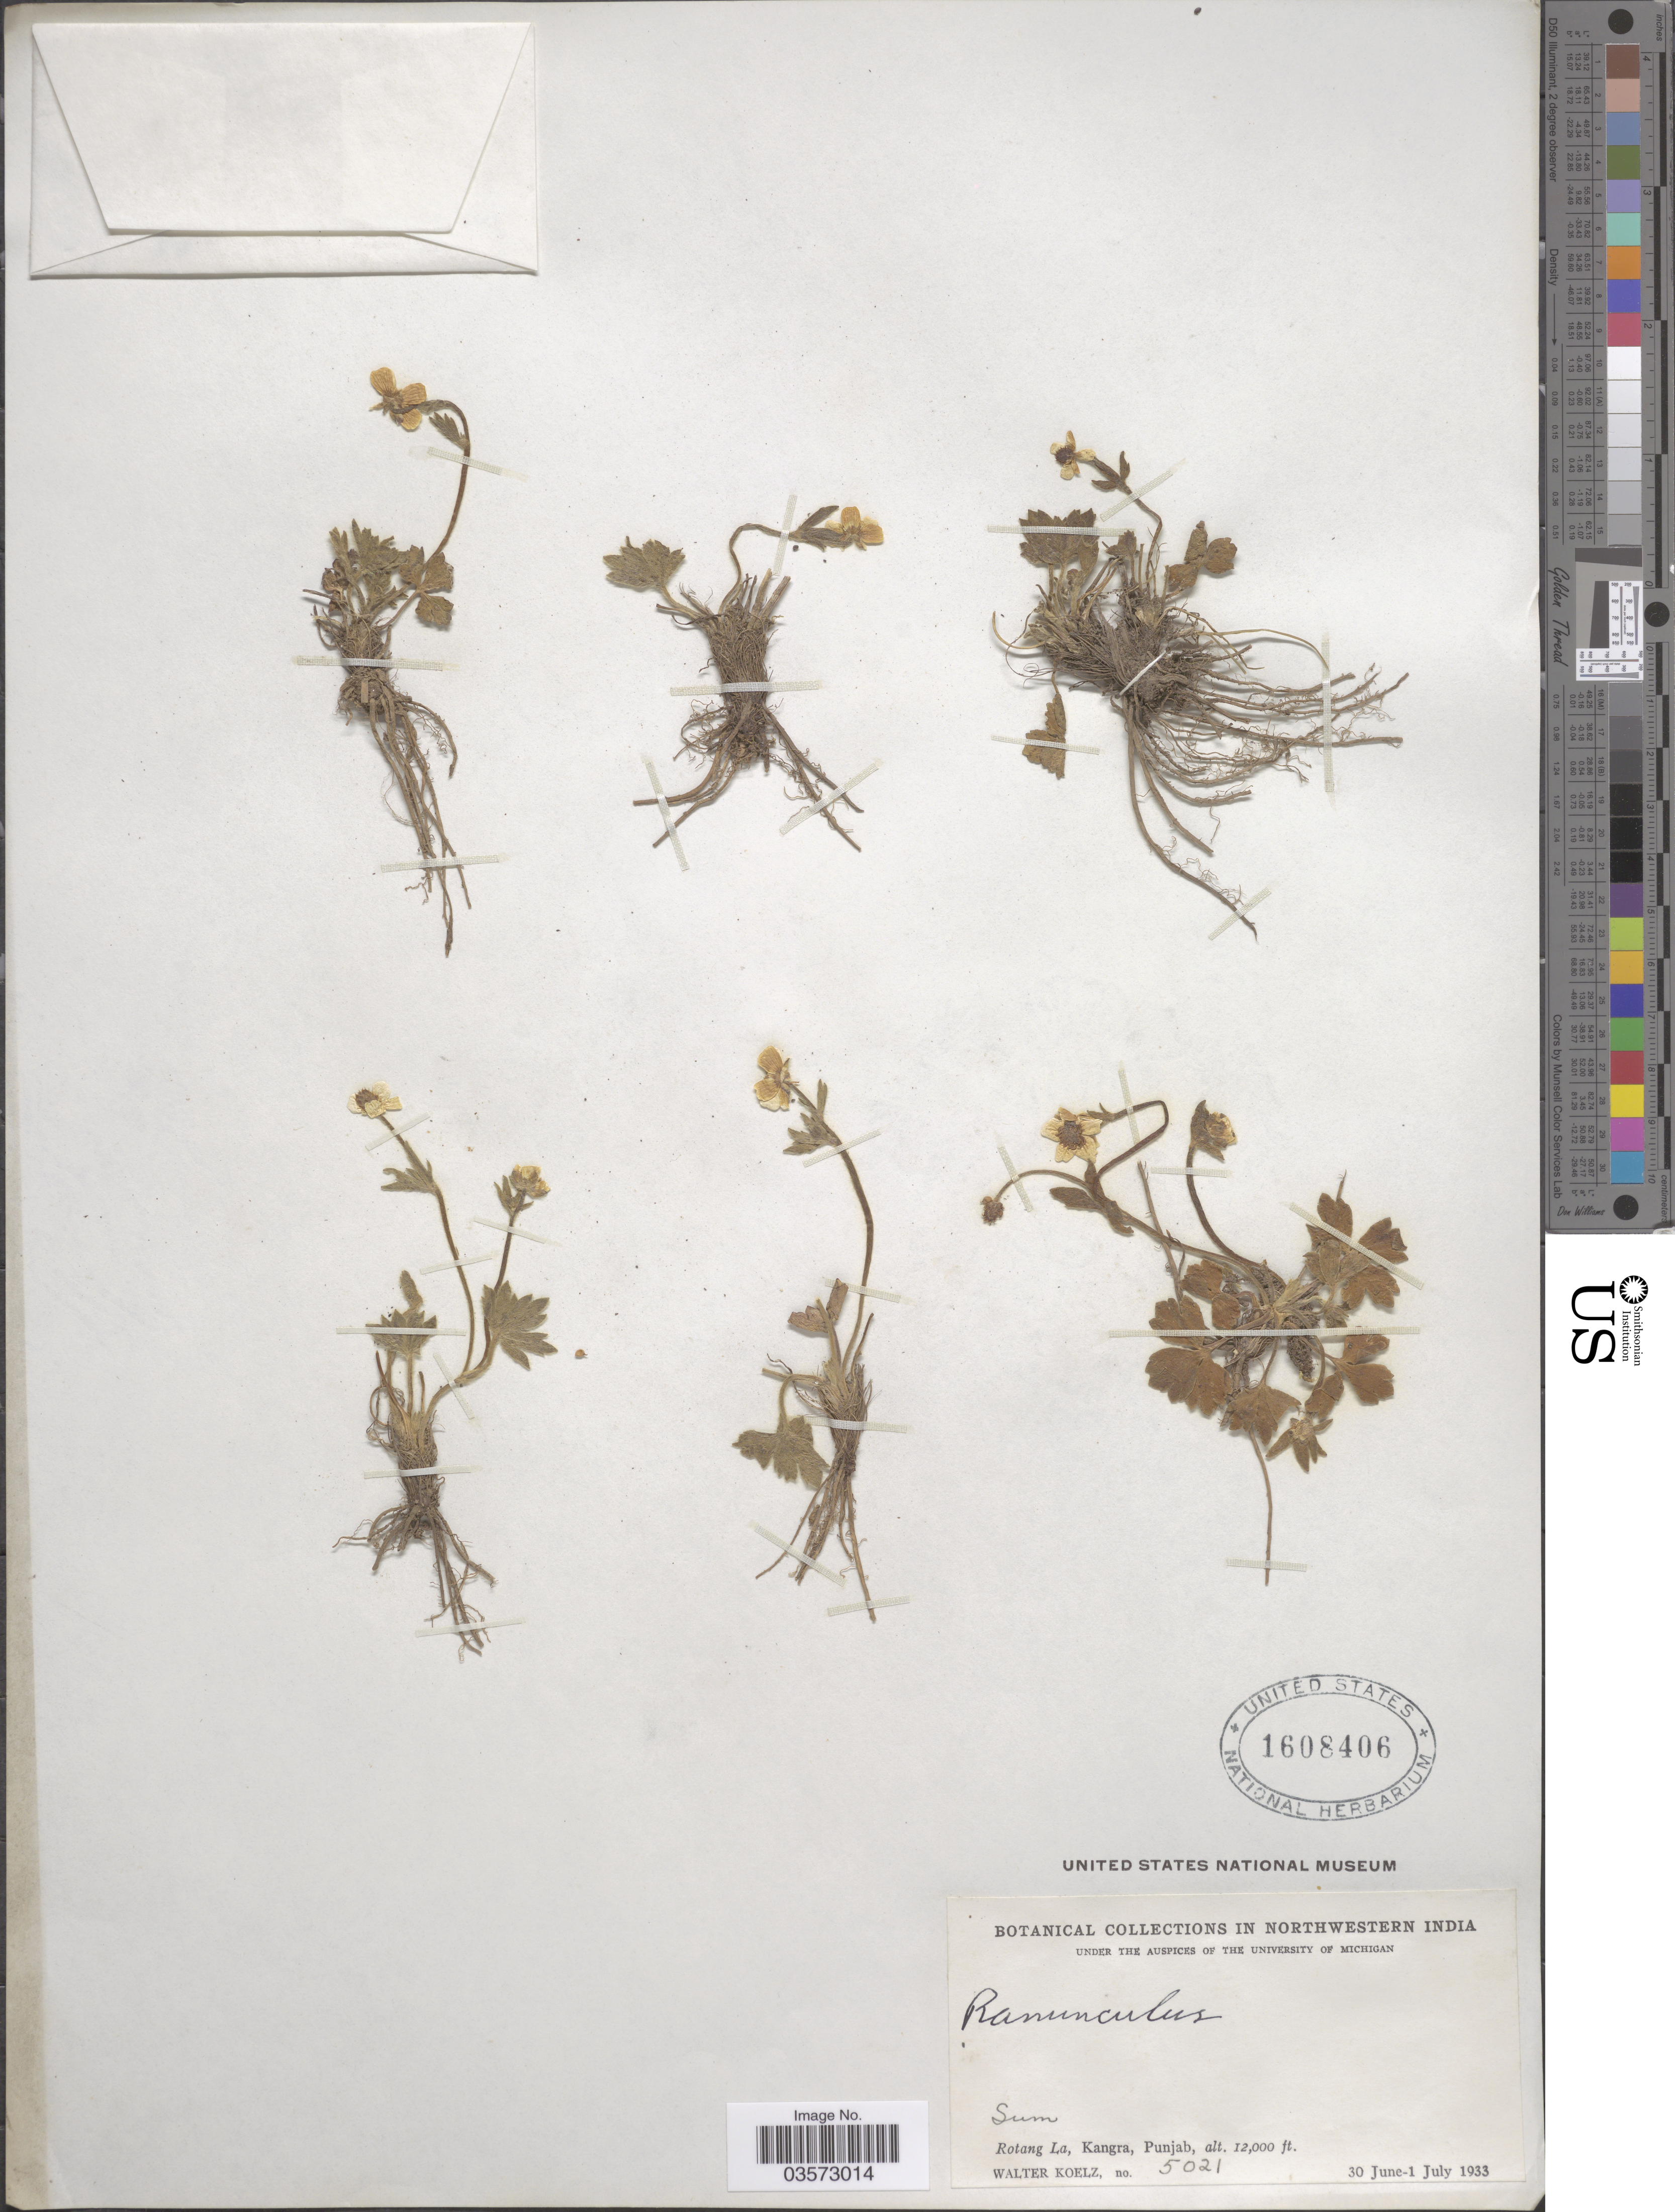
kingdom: Plantae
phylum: Tracheophyta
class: Magnoliopsida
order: Ranunculales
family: Ranunculaceae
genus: Ranunculus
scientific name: Ranunculus sp.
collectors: W. N. Koelz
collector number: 5021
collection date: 1933-06-30/1933-07-01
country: India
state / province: Punjab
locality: Sum [unsure placement] Northwestern India. Rotang La, Kangra.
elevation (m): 3658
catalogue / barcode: US 1608406